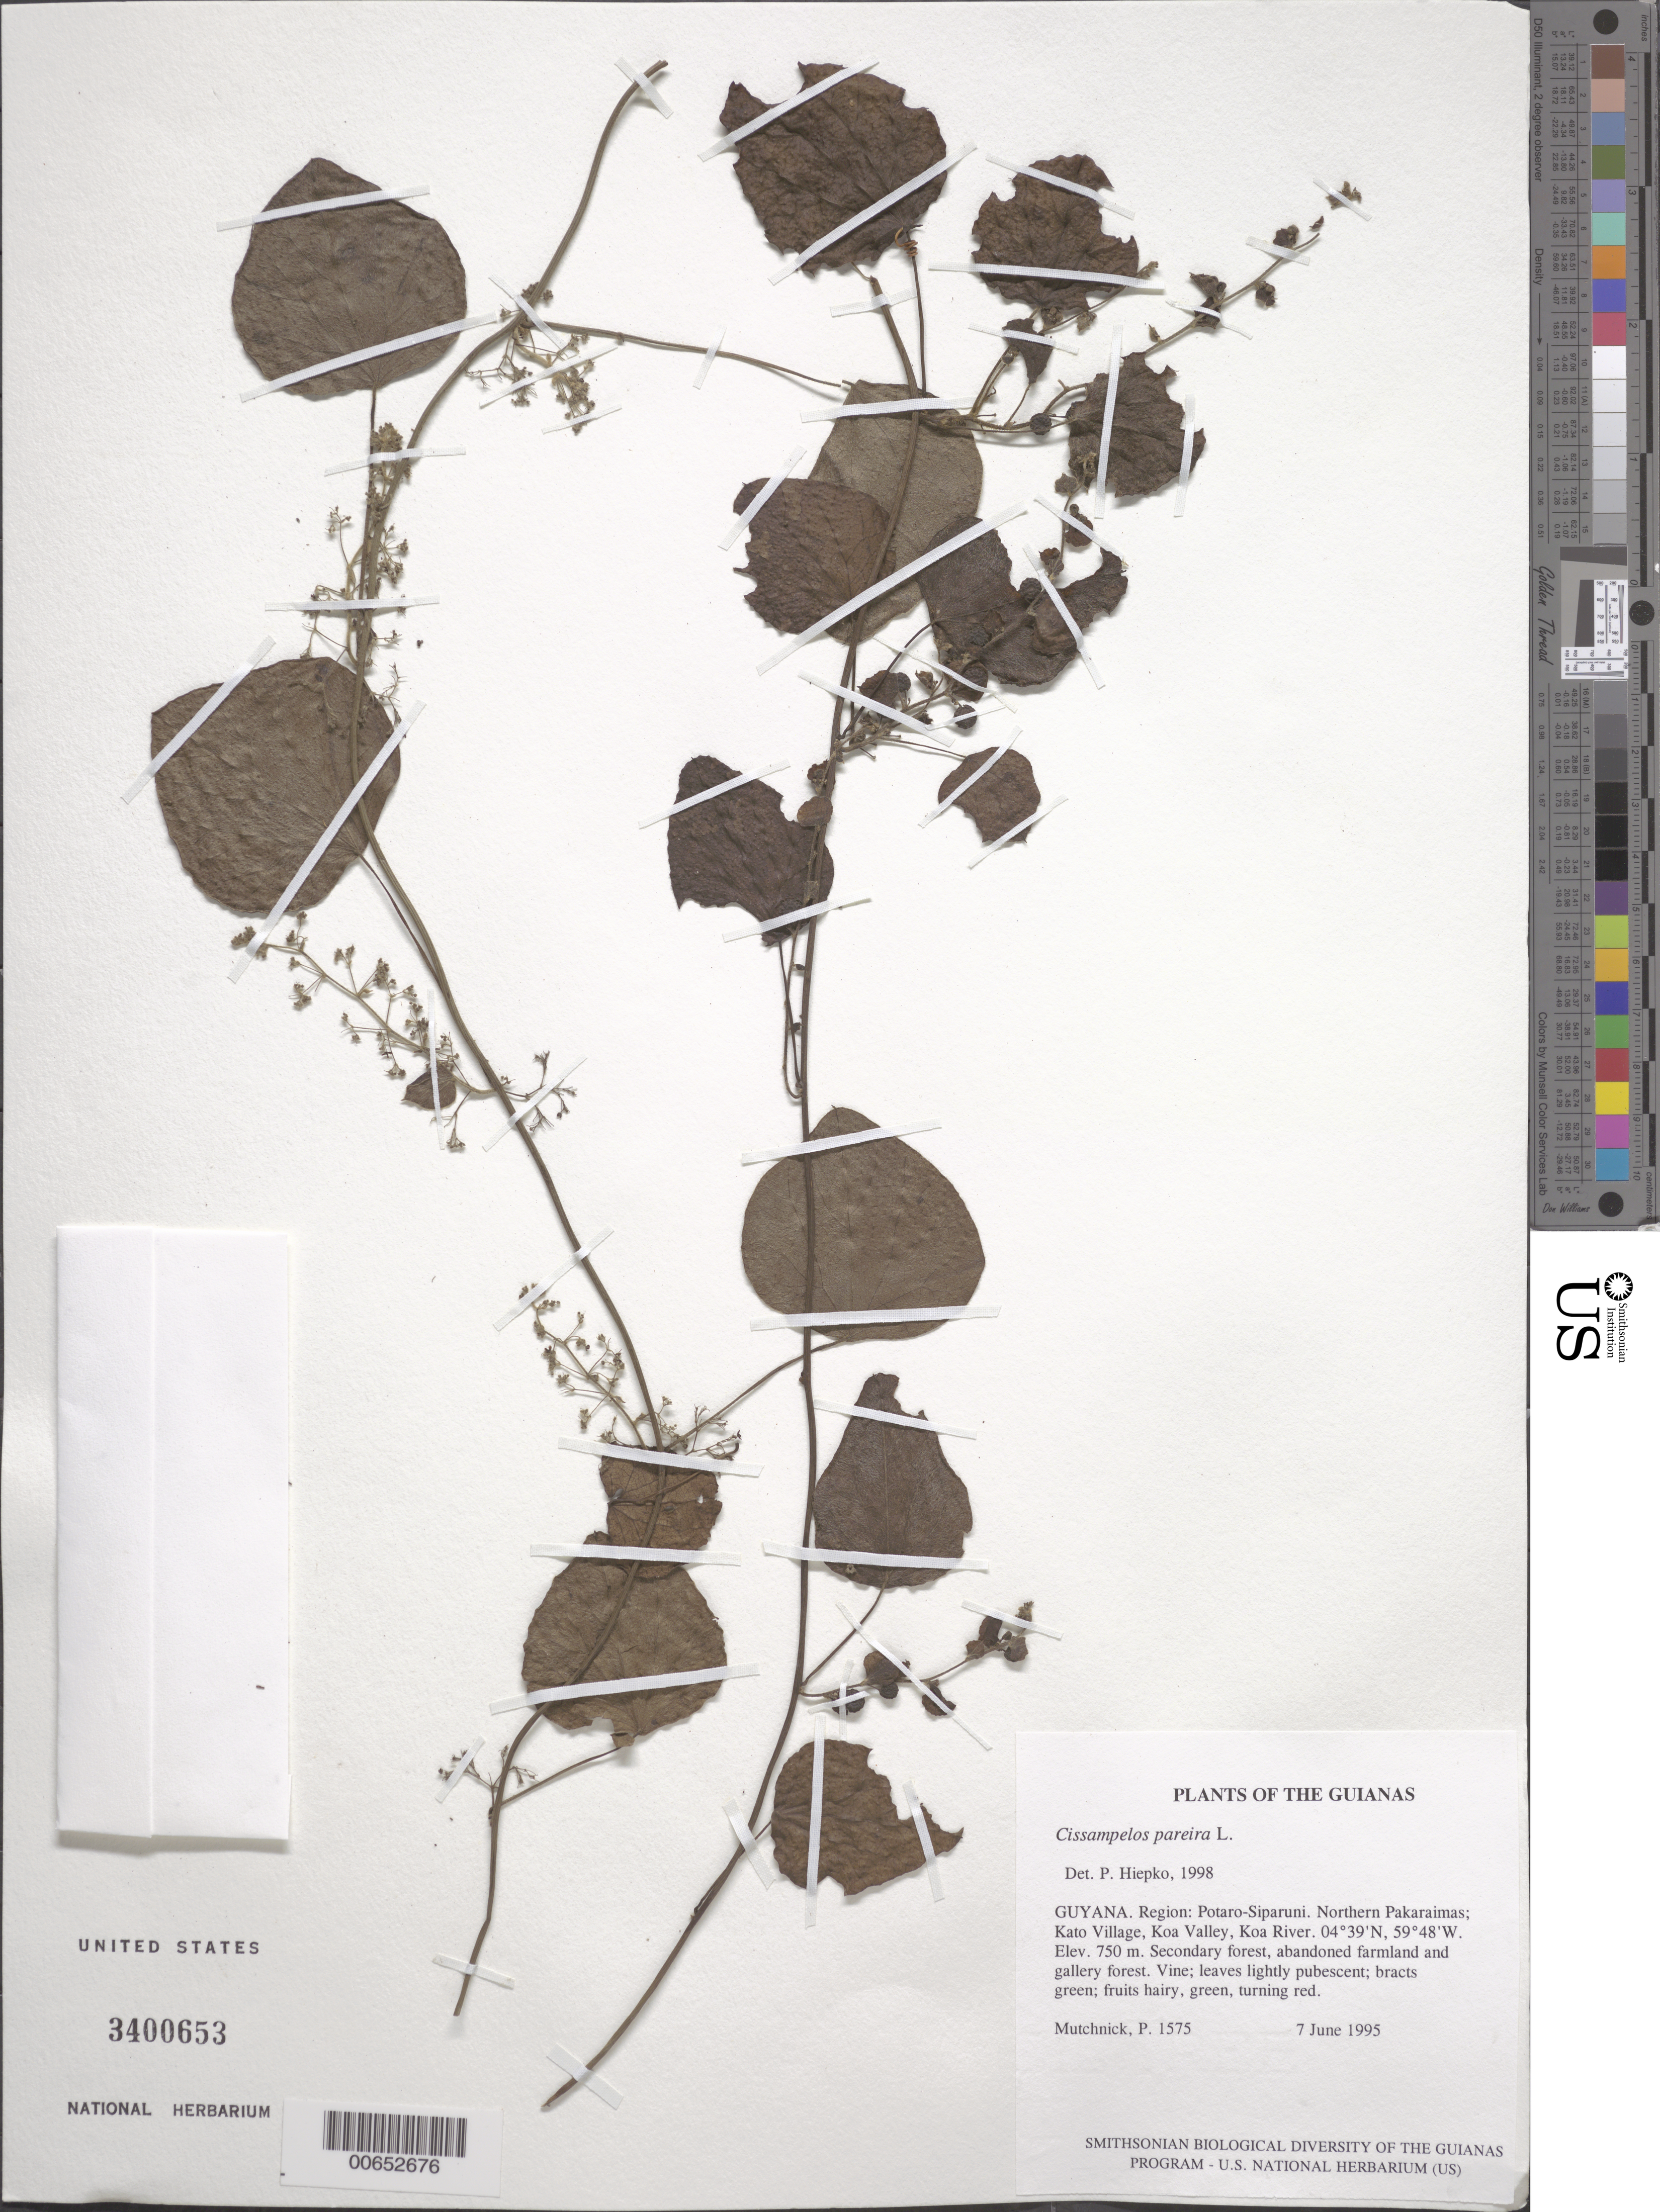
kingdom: Plantae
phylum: Tracheophyta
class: Magnoliopsida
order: Ranunculales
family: Menispermaceae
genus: Cissampelos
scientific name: Cissampelos pareira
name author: L.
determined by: Hiepko, P. H.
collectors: P. Mutchnick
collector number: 1575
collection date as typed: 7 June 1995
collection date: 1995-06-07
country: Guyana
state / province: Potaro-Siparuni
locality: Northern Pakaraimas; Kato Village, Koa Valley, Koa River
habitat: Secondary forest, abandoned farmland and gallery forest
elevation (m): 750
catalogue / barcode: US 3400653